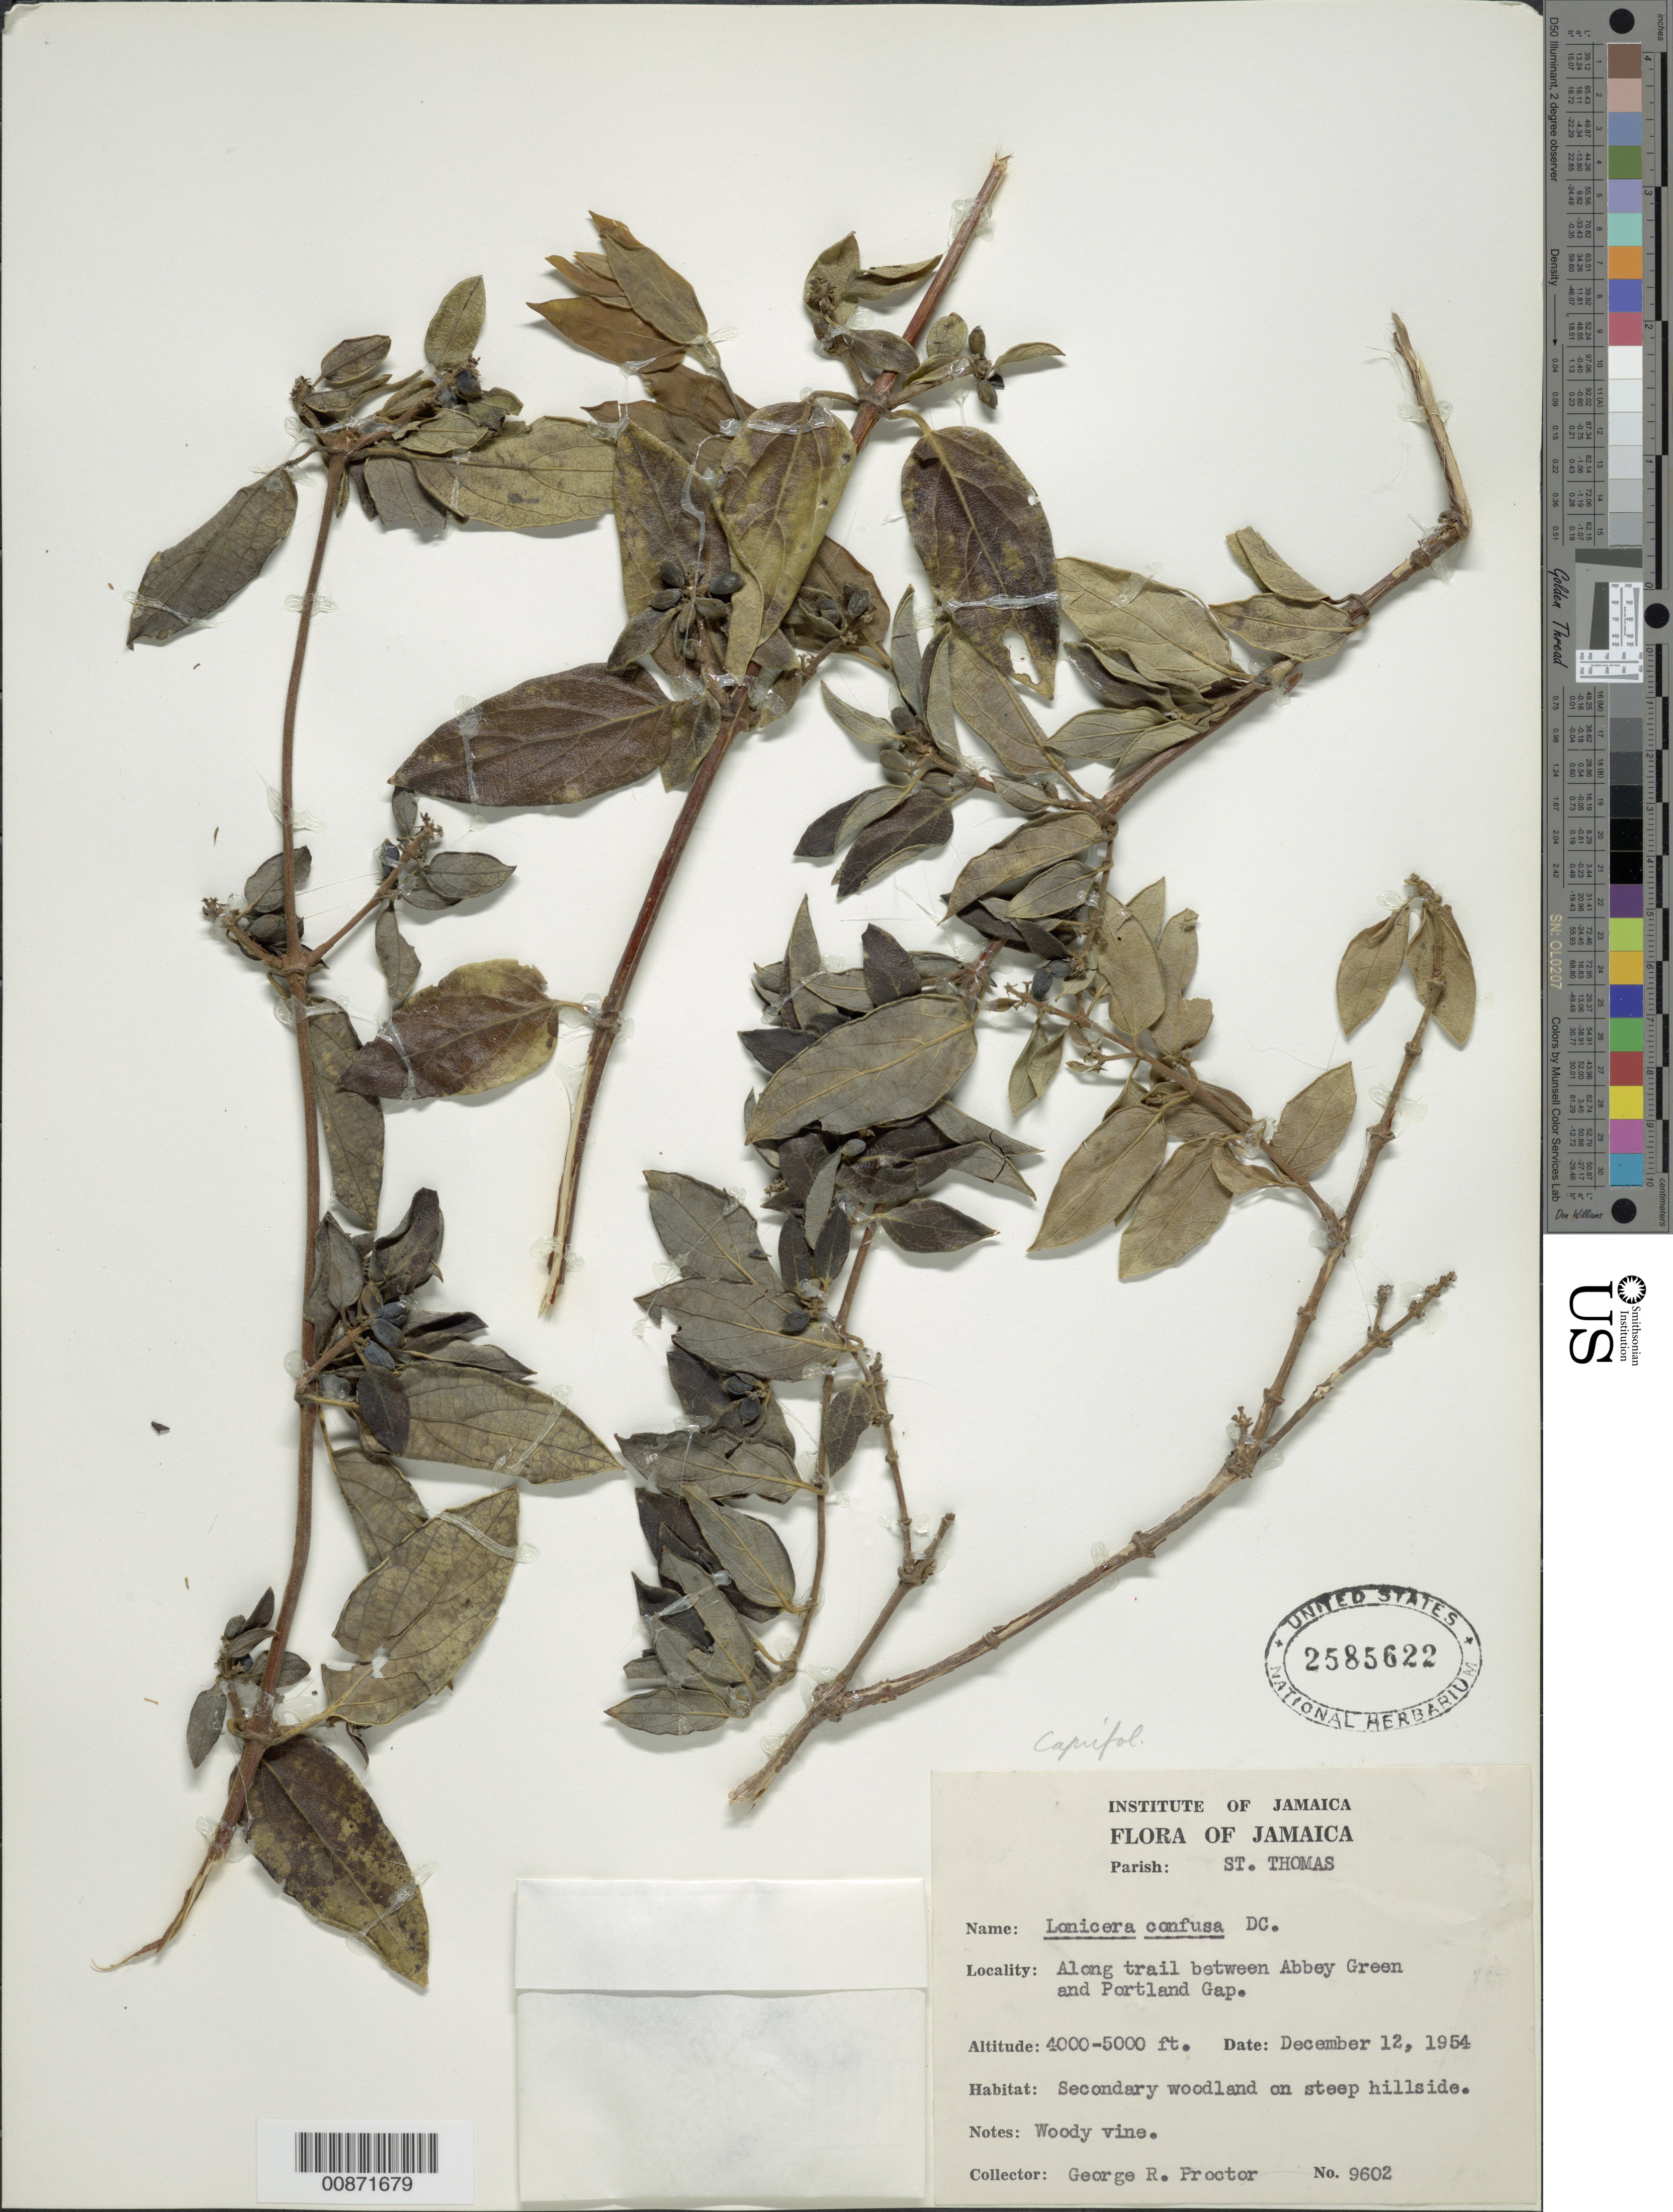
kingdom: Plantae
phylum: Tracheophyta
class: Magnoliopsida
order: Dipsacales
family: Caprifoliaceae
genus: Lonicera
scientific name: Lonicera japonica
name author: Thunb.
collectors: G. R. Proctor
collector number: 9602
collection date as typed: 12 Dec 1955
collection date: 1955-12-12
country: Jamaica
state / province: Saint Thomas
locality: Along trail between Abbey Green and Portland Gap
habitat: Secondary woodland on steep hillside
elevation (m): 1219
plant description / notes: Yr. slightly illeg.- could have been 1954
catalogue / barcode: US 2585622